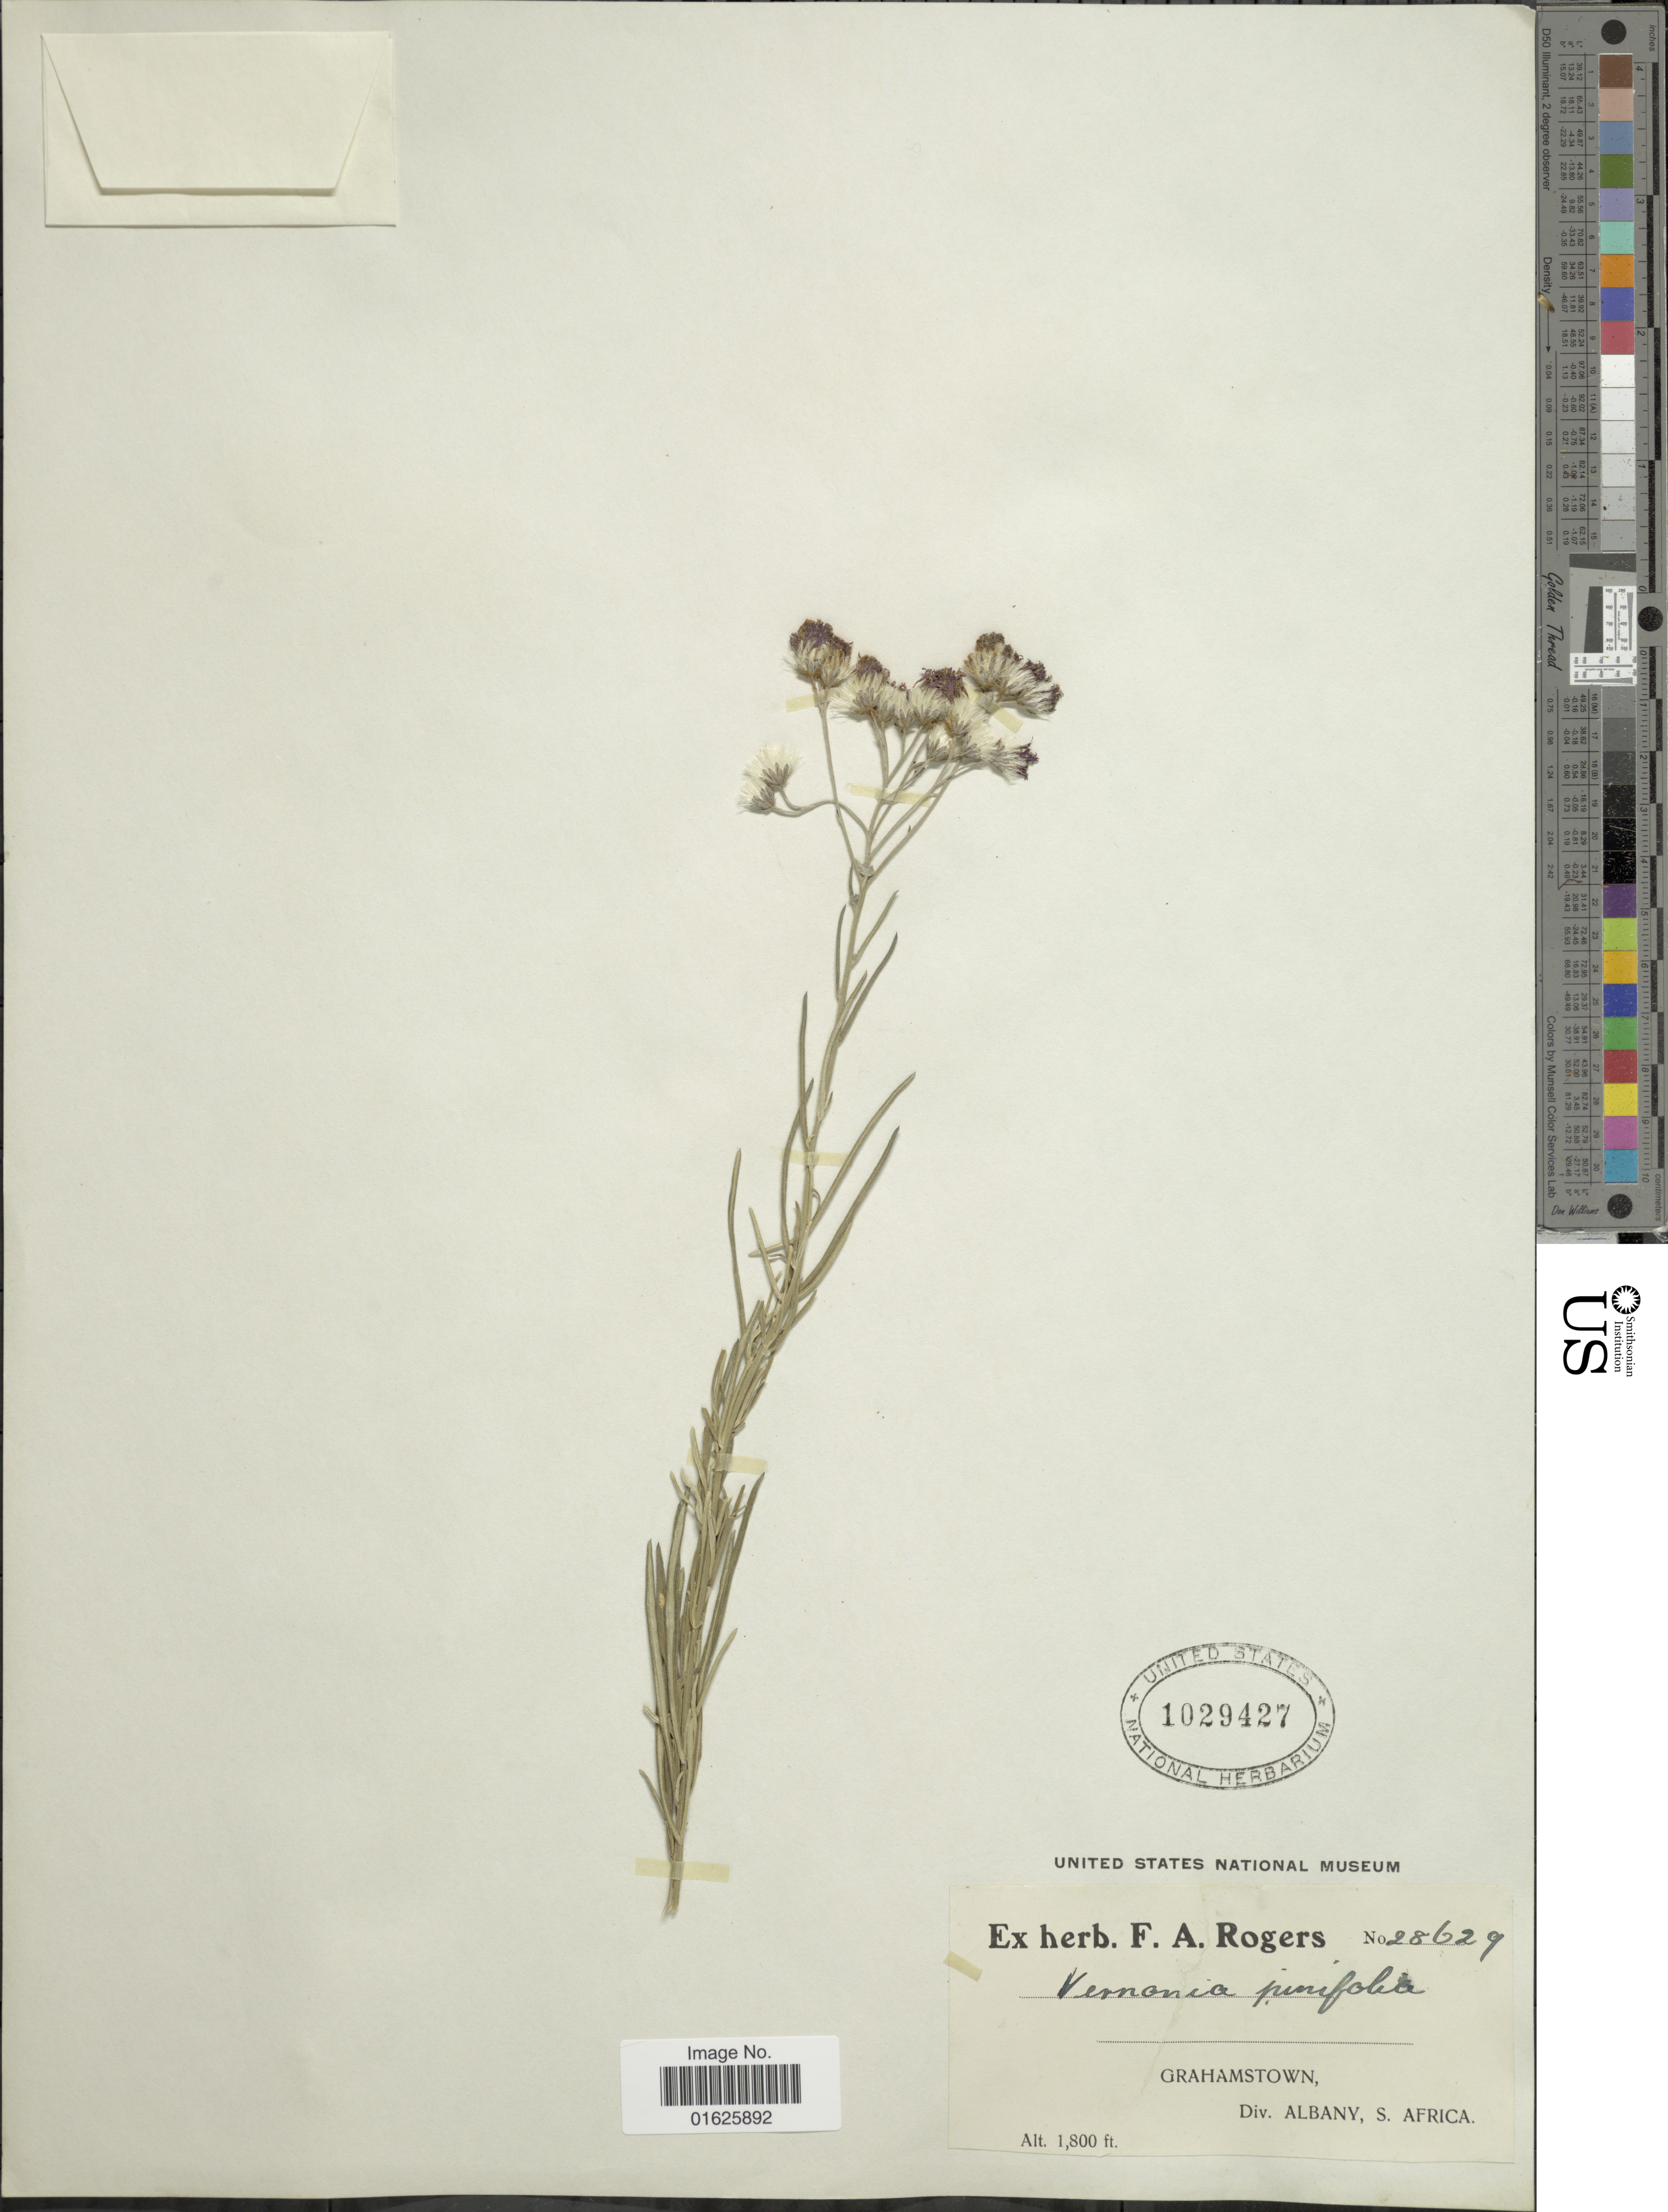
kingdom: Plantae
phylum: Tracheophyta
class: Magnoliopsida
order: Asterales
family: Asteraceae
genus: Hilliardiella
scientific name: Hilliardiella pinifolia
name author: (Less.) H. Rob.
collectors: ex herb. F. A. Rogers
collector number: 28629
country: South Africa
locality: Grahamstwon, Div. Albany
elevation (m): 549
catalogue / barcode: US 1029427